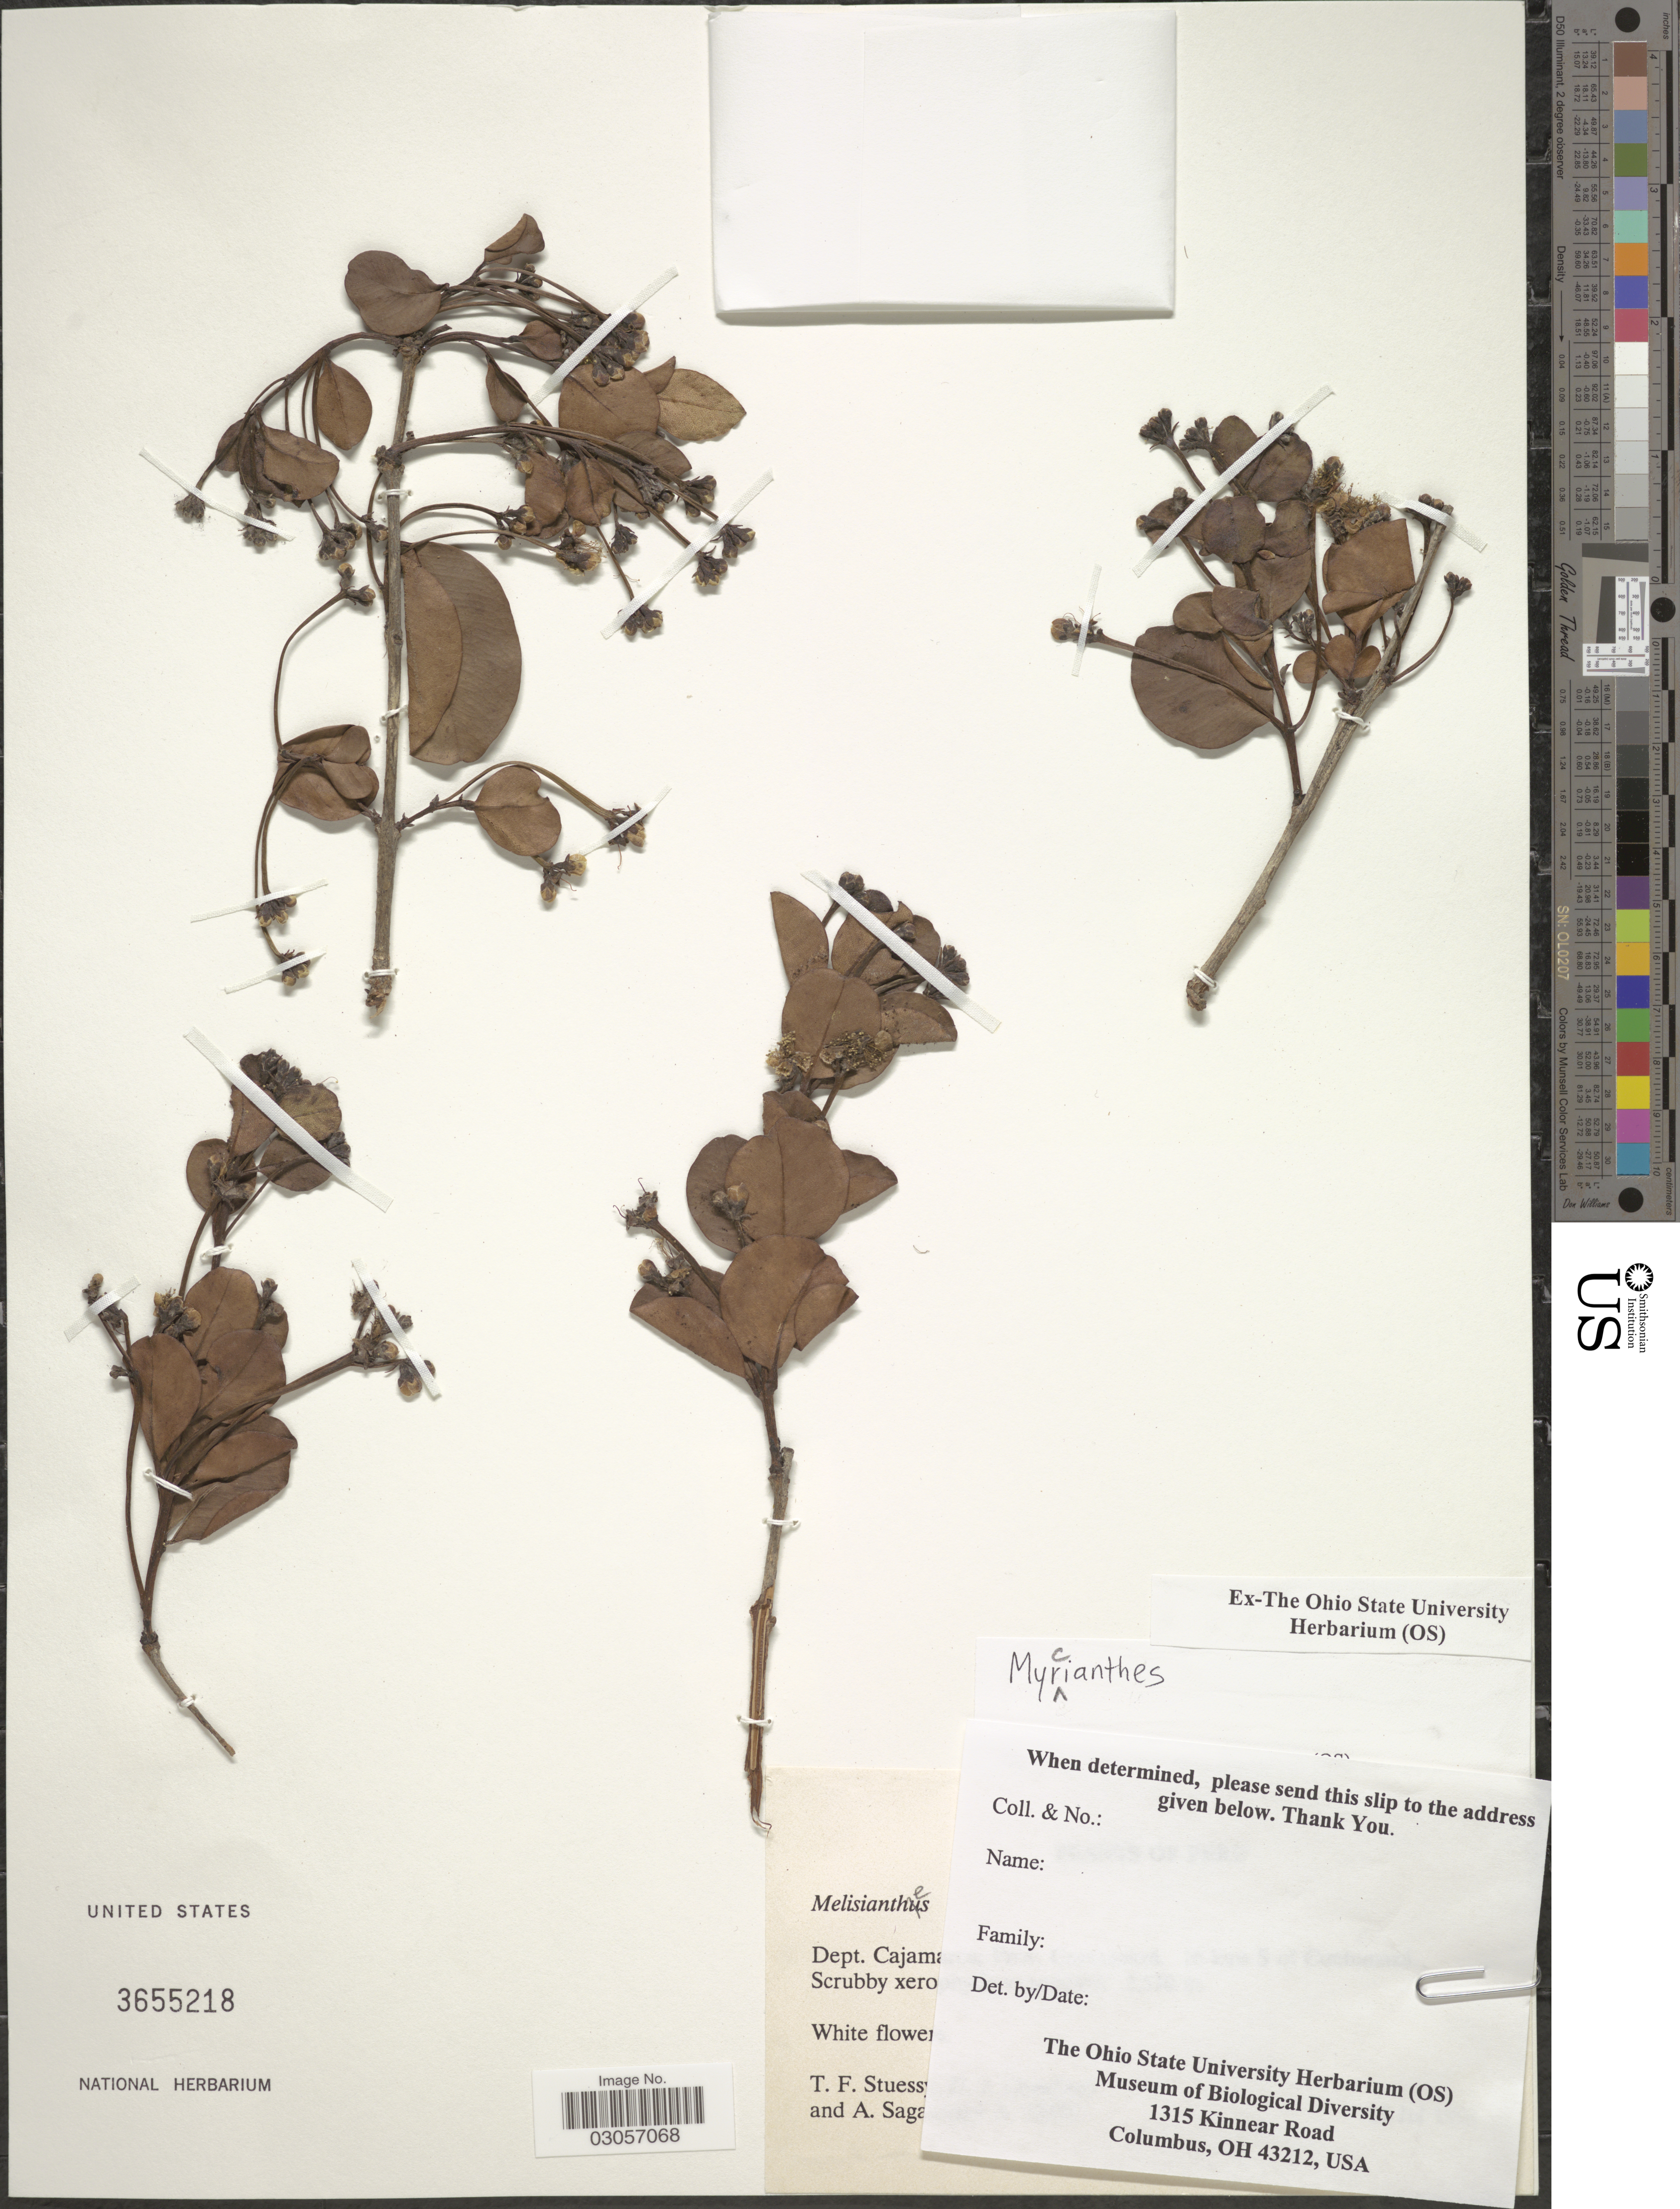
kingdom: Plantae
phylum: Tracheophyta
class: Magnoliopsida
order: Myrtales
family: Myrtaceae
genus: Myrcianthes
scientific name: Myrcianthes sp.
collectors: T. Stuessy & A. Saga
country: Peru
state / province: Cajamarca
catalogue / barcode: US 3655218